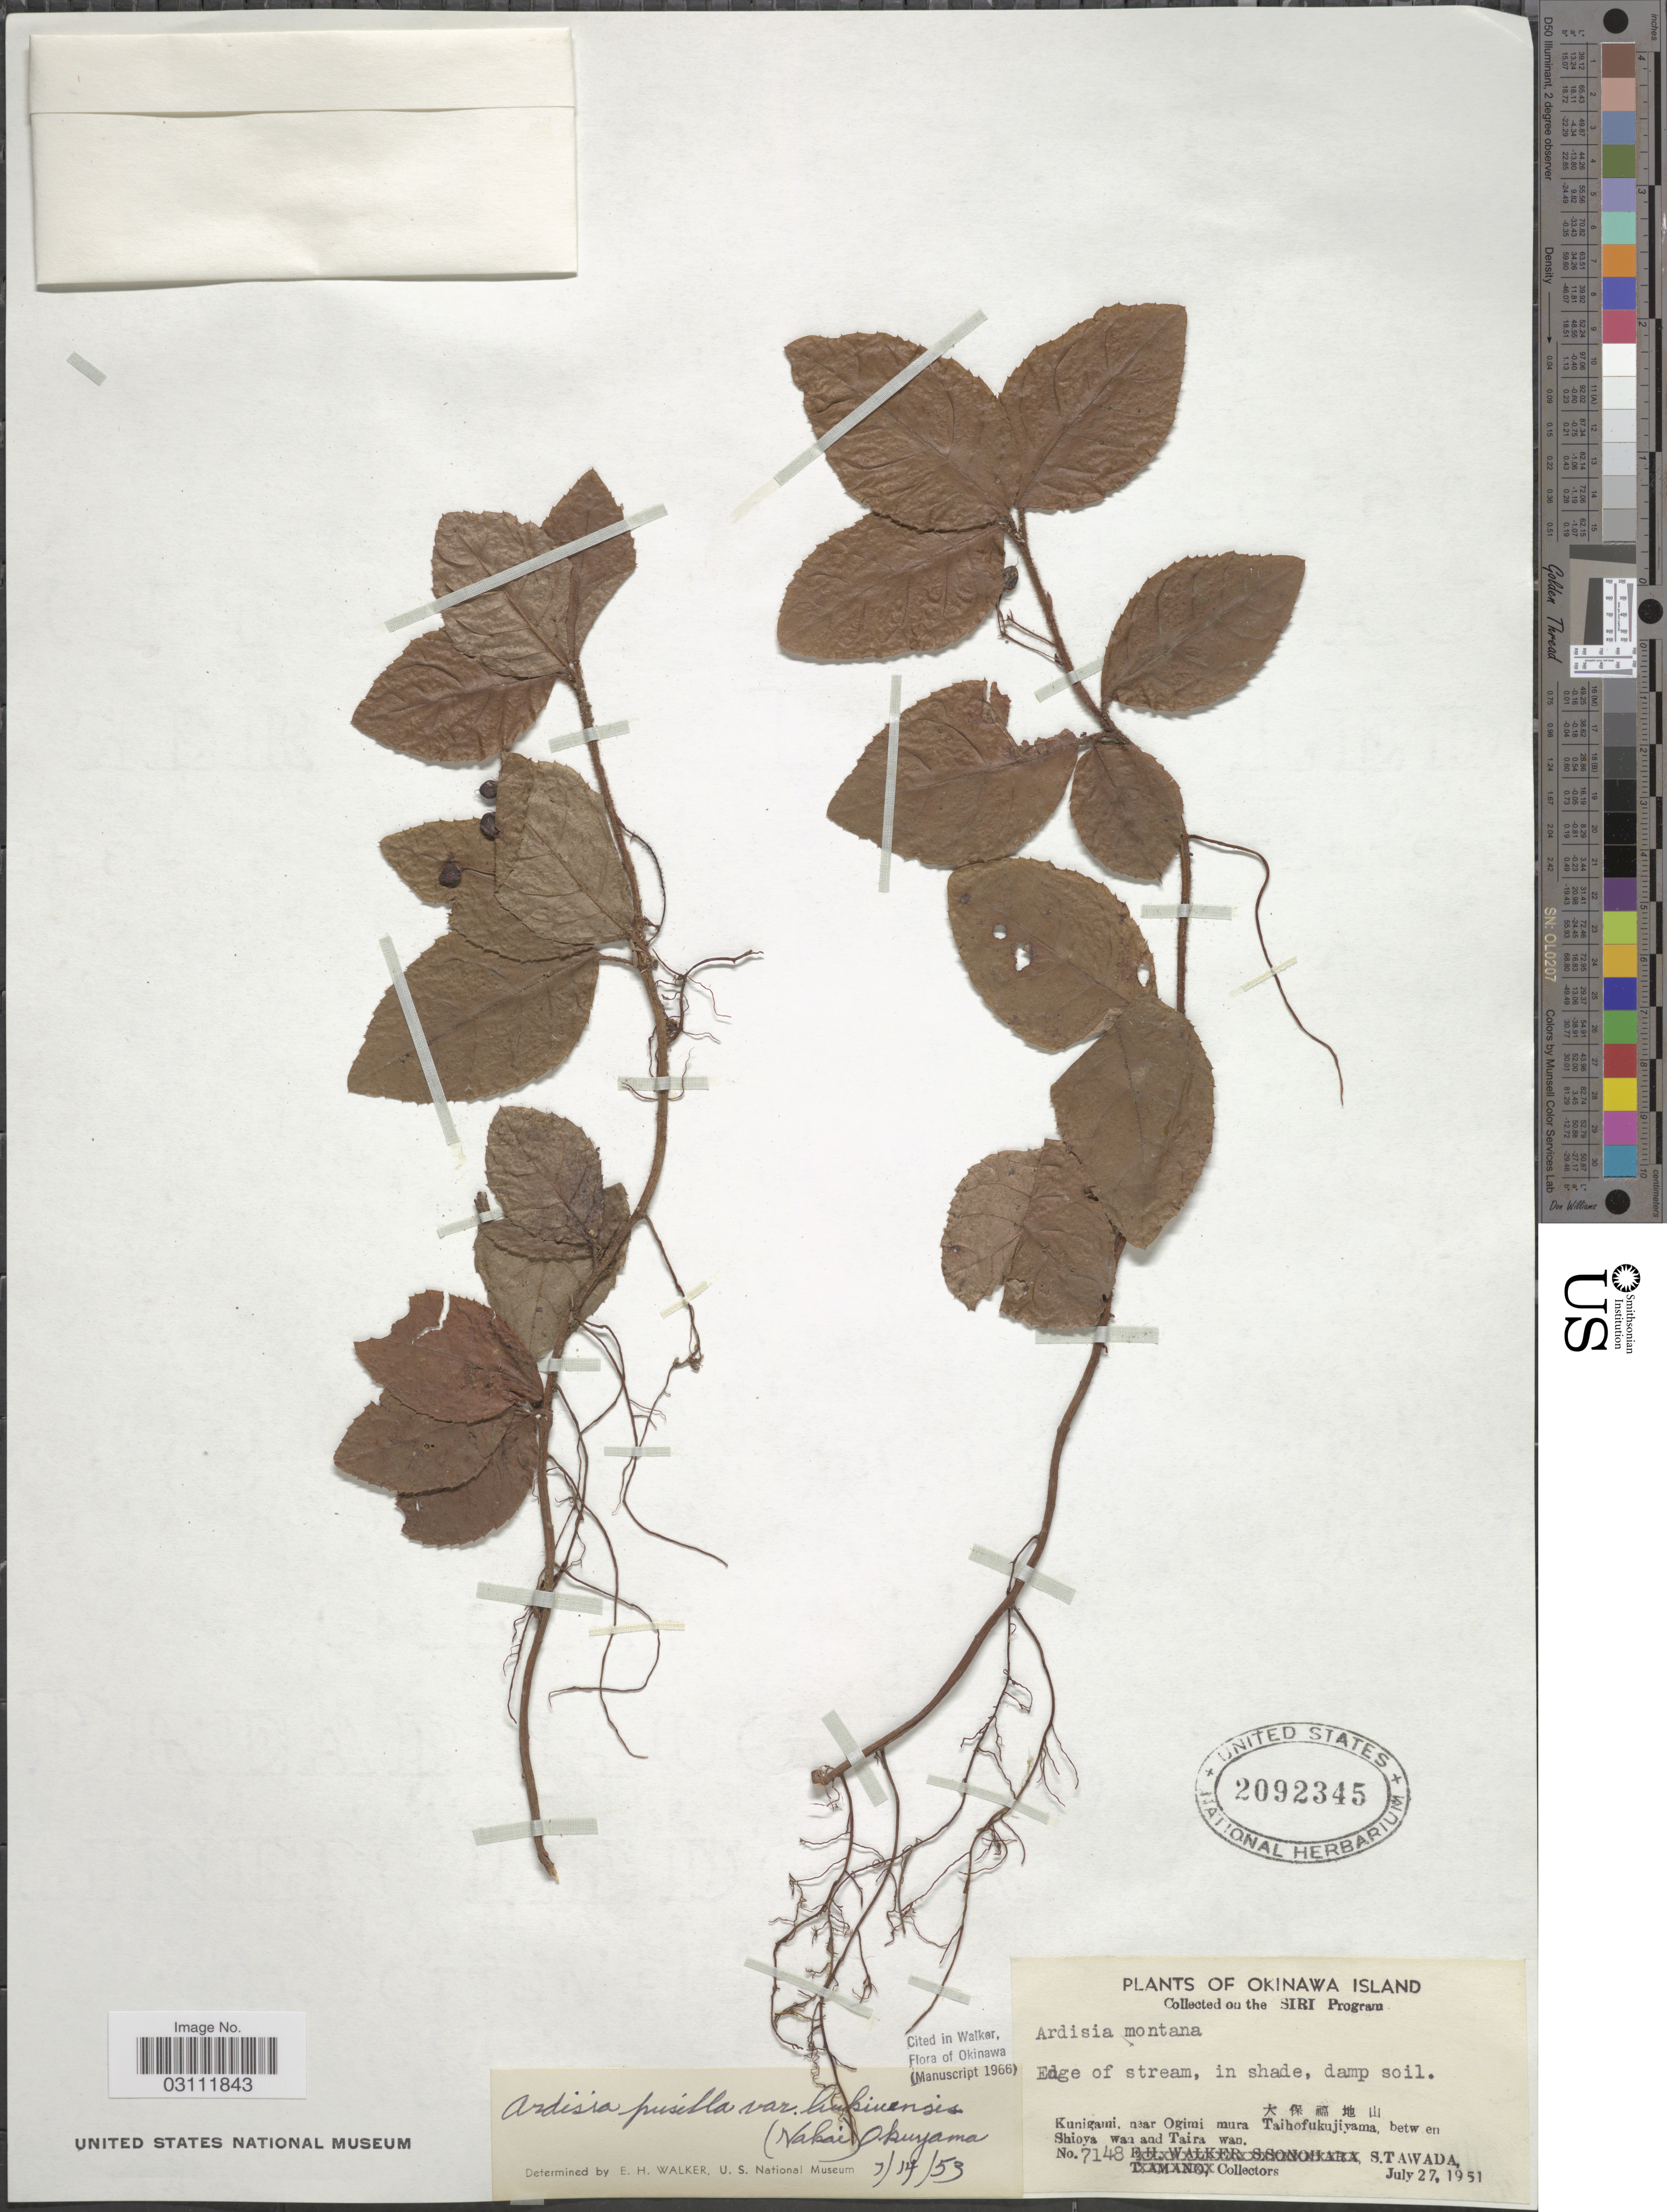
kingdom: Plantae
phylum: Tracheophyta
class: Magnoliopsida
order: Ericales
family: Primulaceae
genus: Ardisia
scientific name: Ardisia pusilla var. liukiuensis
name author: (Nakai) Okuyama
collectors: S. Tawada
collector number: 7148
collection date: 1951-07-27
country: Japan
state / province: Okinawa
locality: Kunigami, near Ogimi mura Taihofukujiyama, betw en Shioya wan and Taira wan.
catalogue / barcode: US 2092345